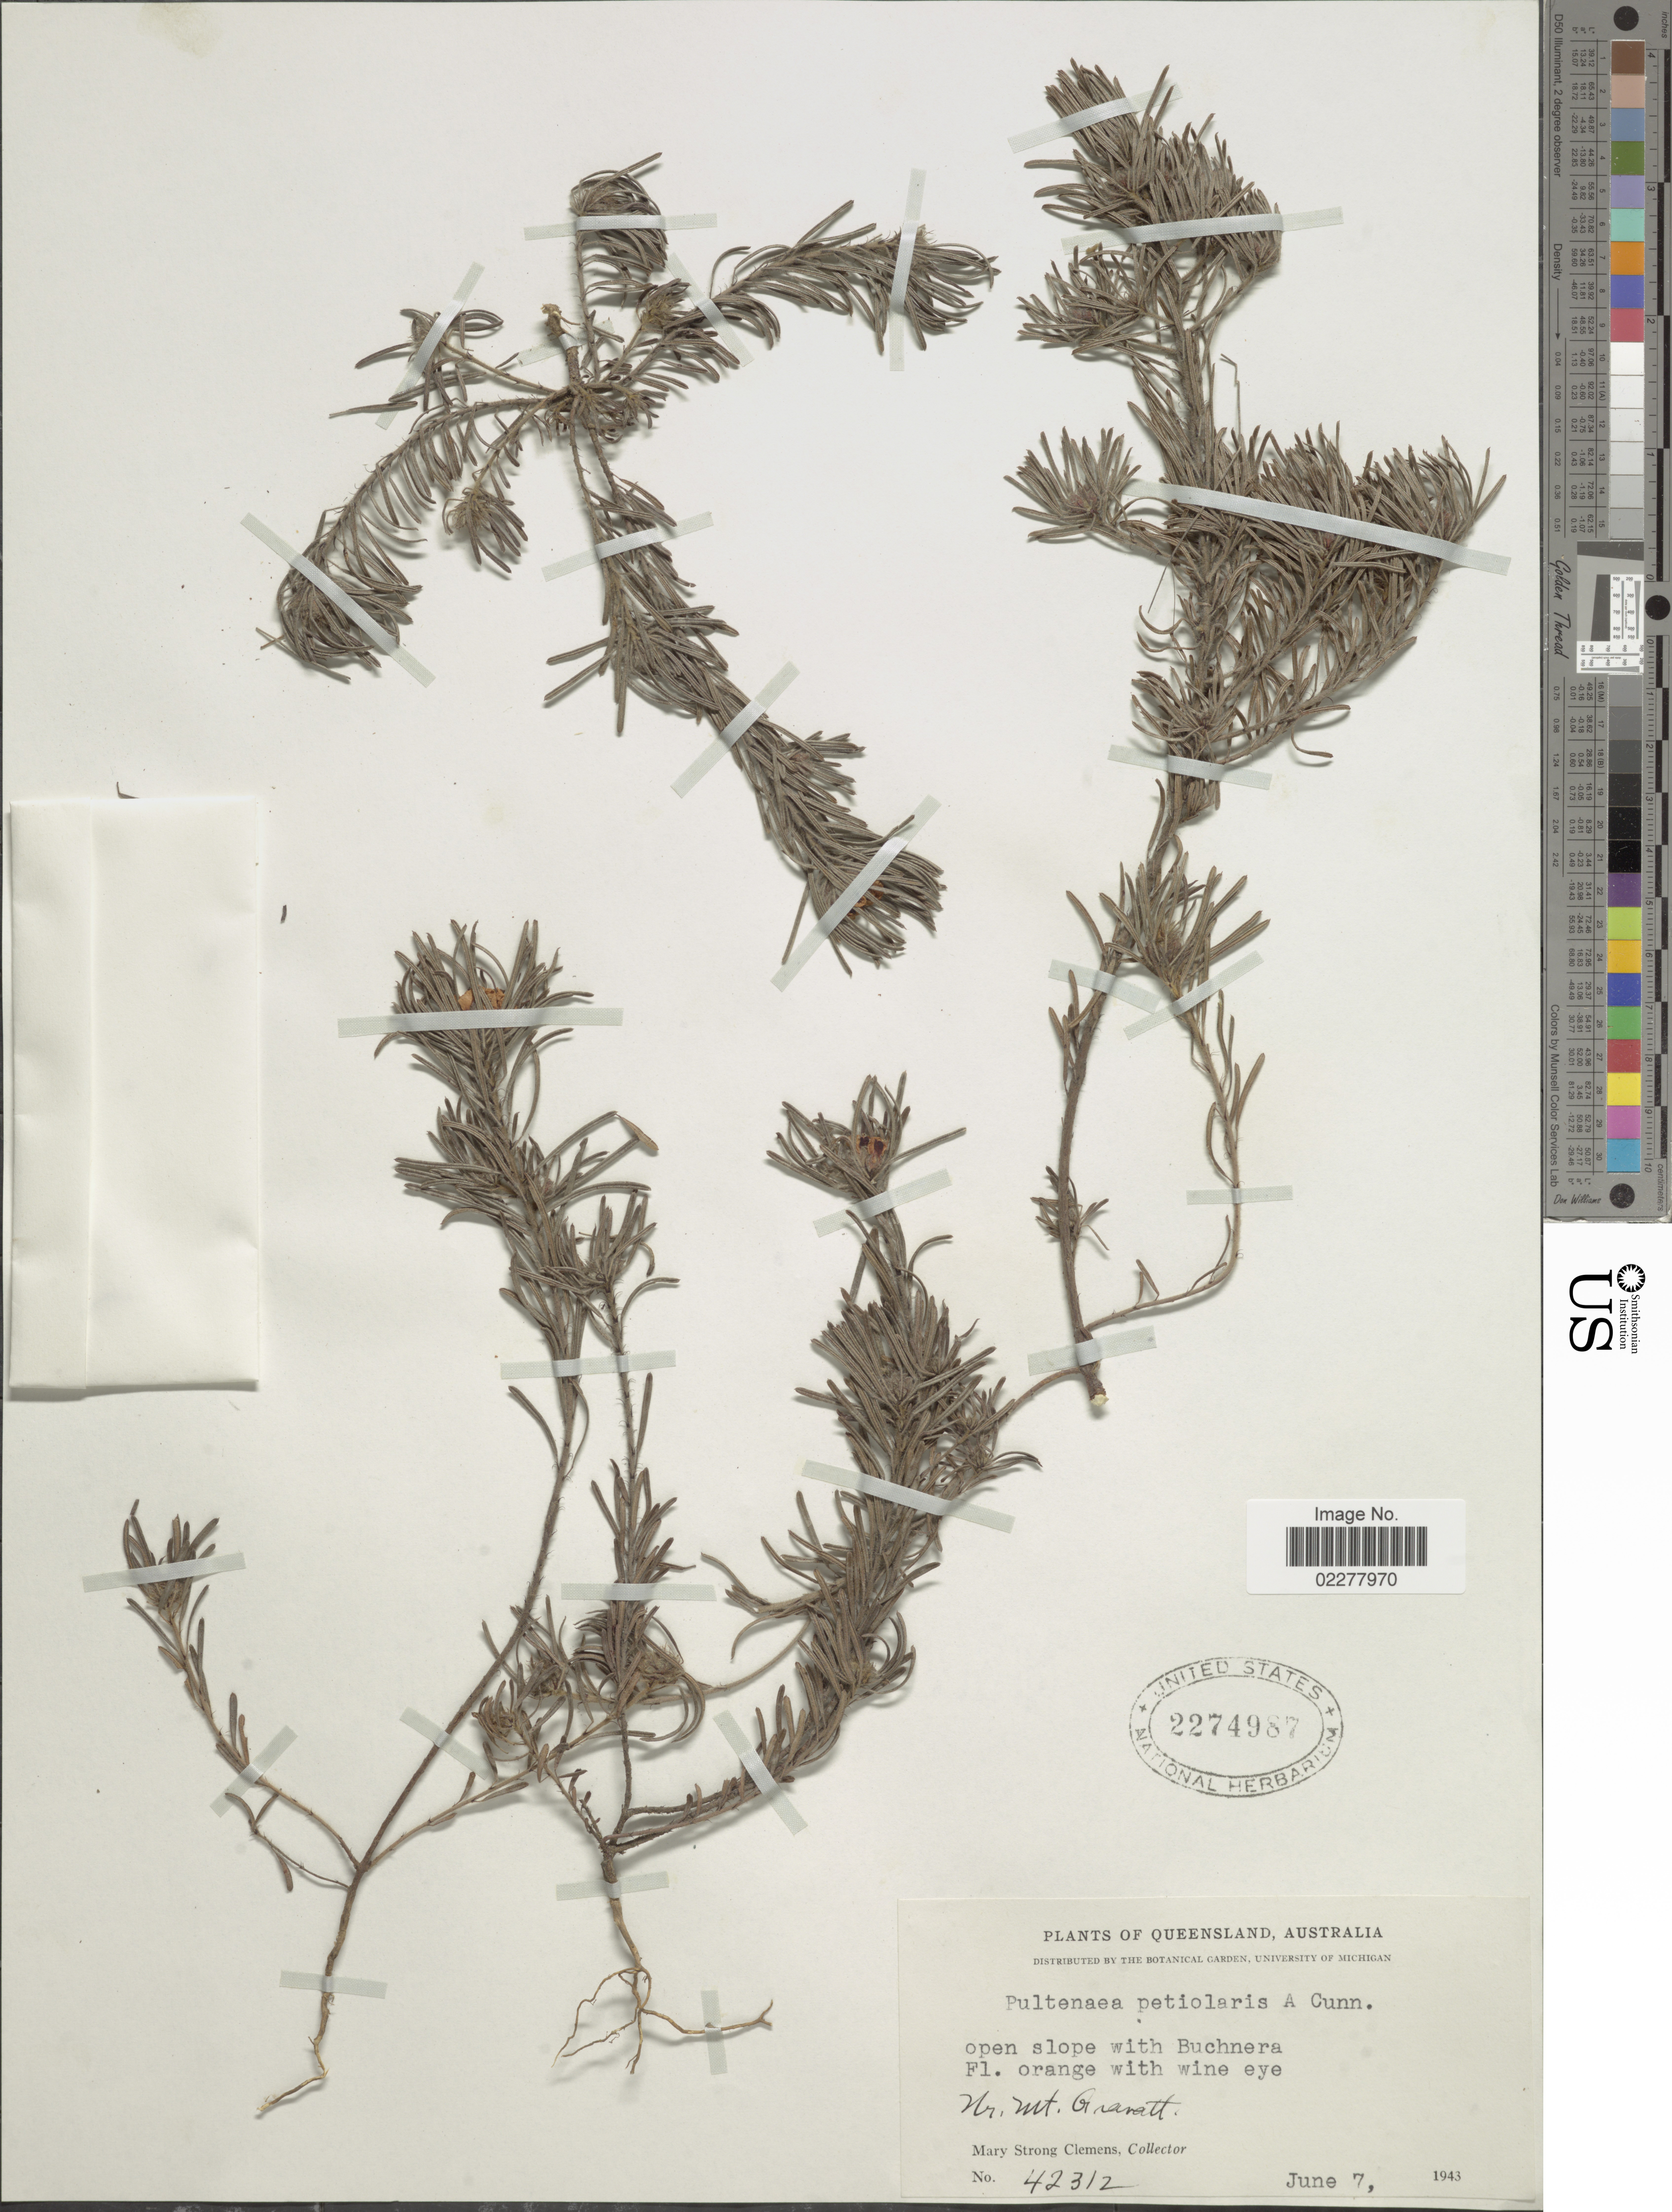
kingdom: Plantae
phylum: Tracheophyta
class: Magnoliopsida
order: Fabales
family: Fabaceae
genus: Pultenaea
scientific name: Pultenaea petiolaris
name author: A. Cunn. ex Benth.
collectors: M. S. Clemens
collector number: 42312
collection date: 1943-06-07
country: Australia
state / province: Queensland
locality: Open slope. Nr. Mt. Gravatt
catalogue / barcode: US 2274987